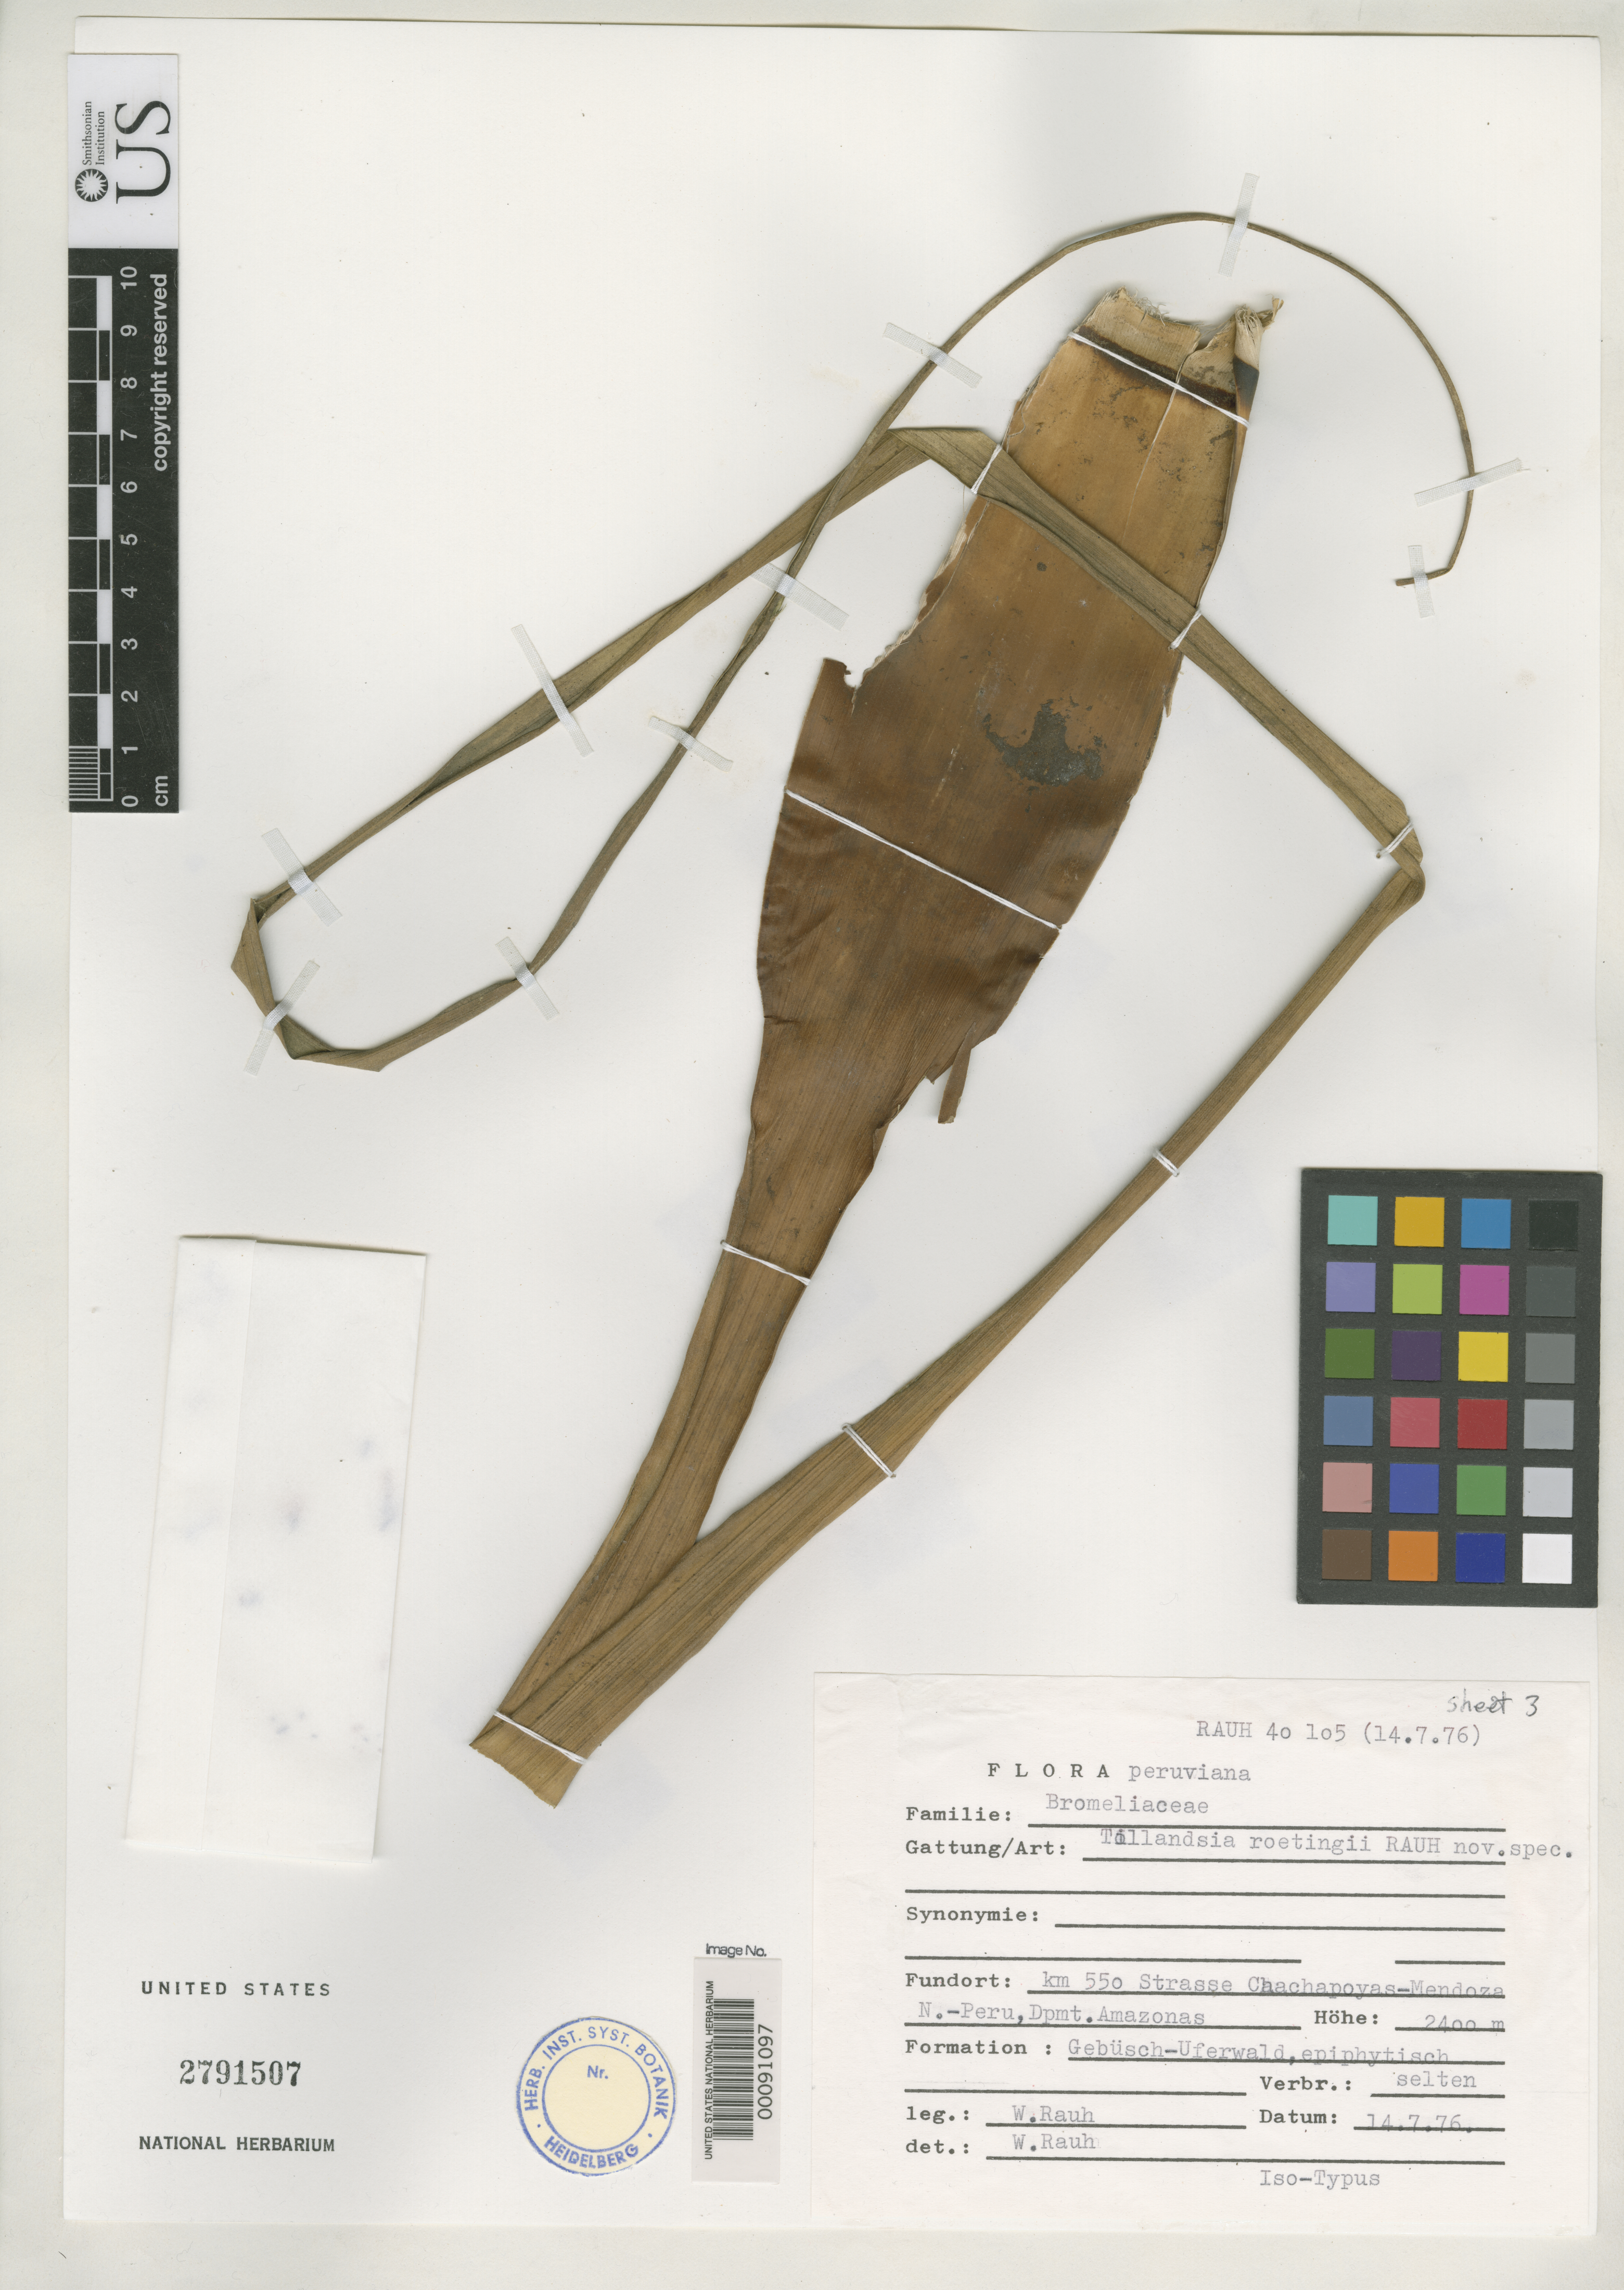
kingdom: Plantae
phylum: Tracheophyta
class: Liliopsida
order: Poales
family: Bromeliaceae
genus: Tillandsia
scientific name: Tillandsia roetingii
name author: Rauh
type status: Isotype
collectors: W. Rauh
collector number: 40105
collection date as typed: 14 Jul 1976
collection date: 1976-07-14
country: Peru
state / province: Amazonas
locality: strasse von Chachapoyas nach Mendoza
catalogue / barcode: US 2791507